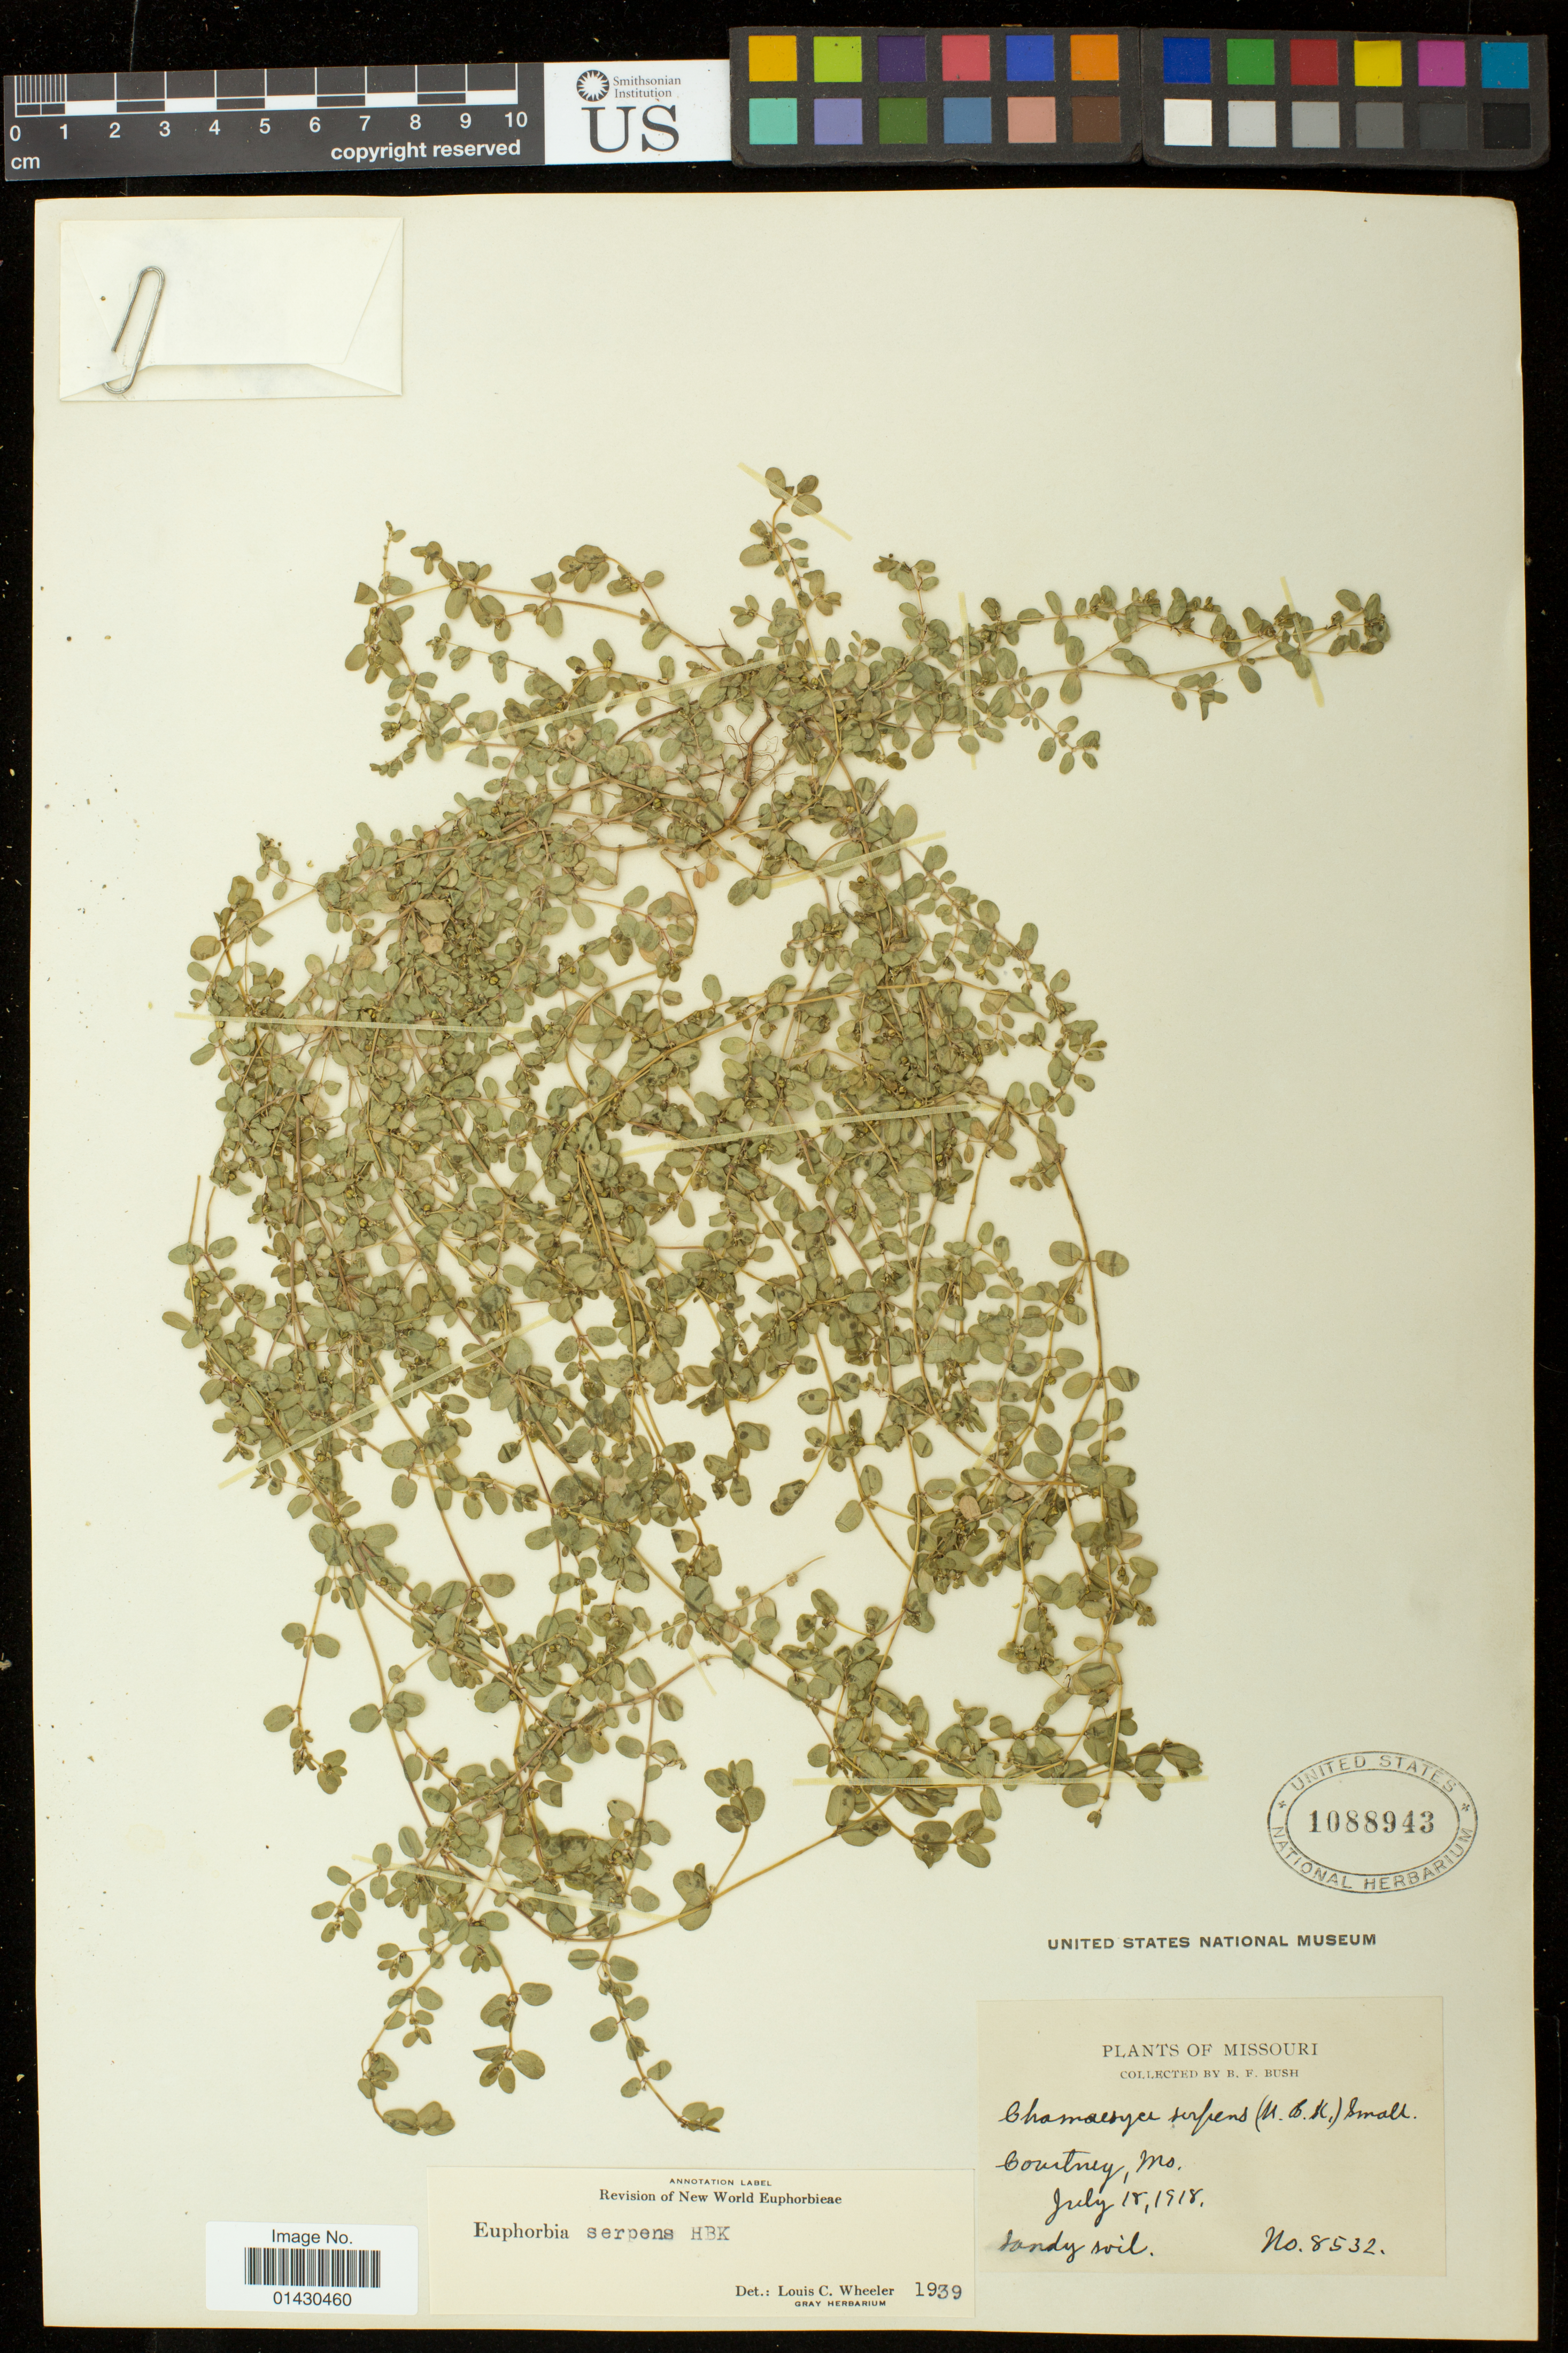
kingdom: Plantae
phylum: Tracheophyta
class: Magnoliopsida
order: Malpighiales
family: Euphorbiaceae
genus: Euphorbia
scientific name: Euphorbia serpens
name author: Kunth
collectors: B. F. Bush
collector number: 8532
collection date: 1918-07-18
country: United States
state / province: Missouri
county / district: Jackson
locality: Courtney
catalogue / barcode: US 1088943